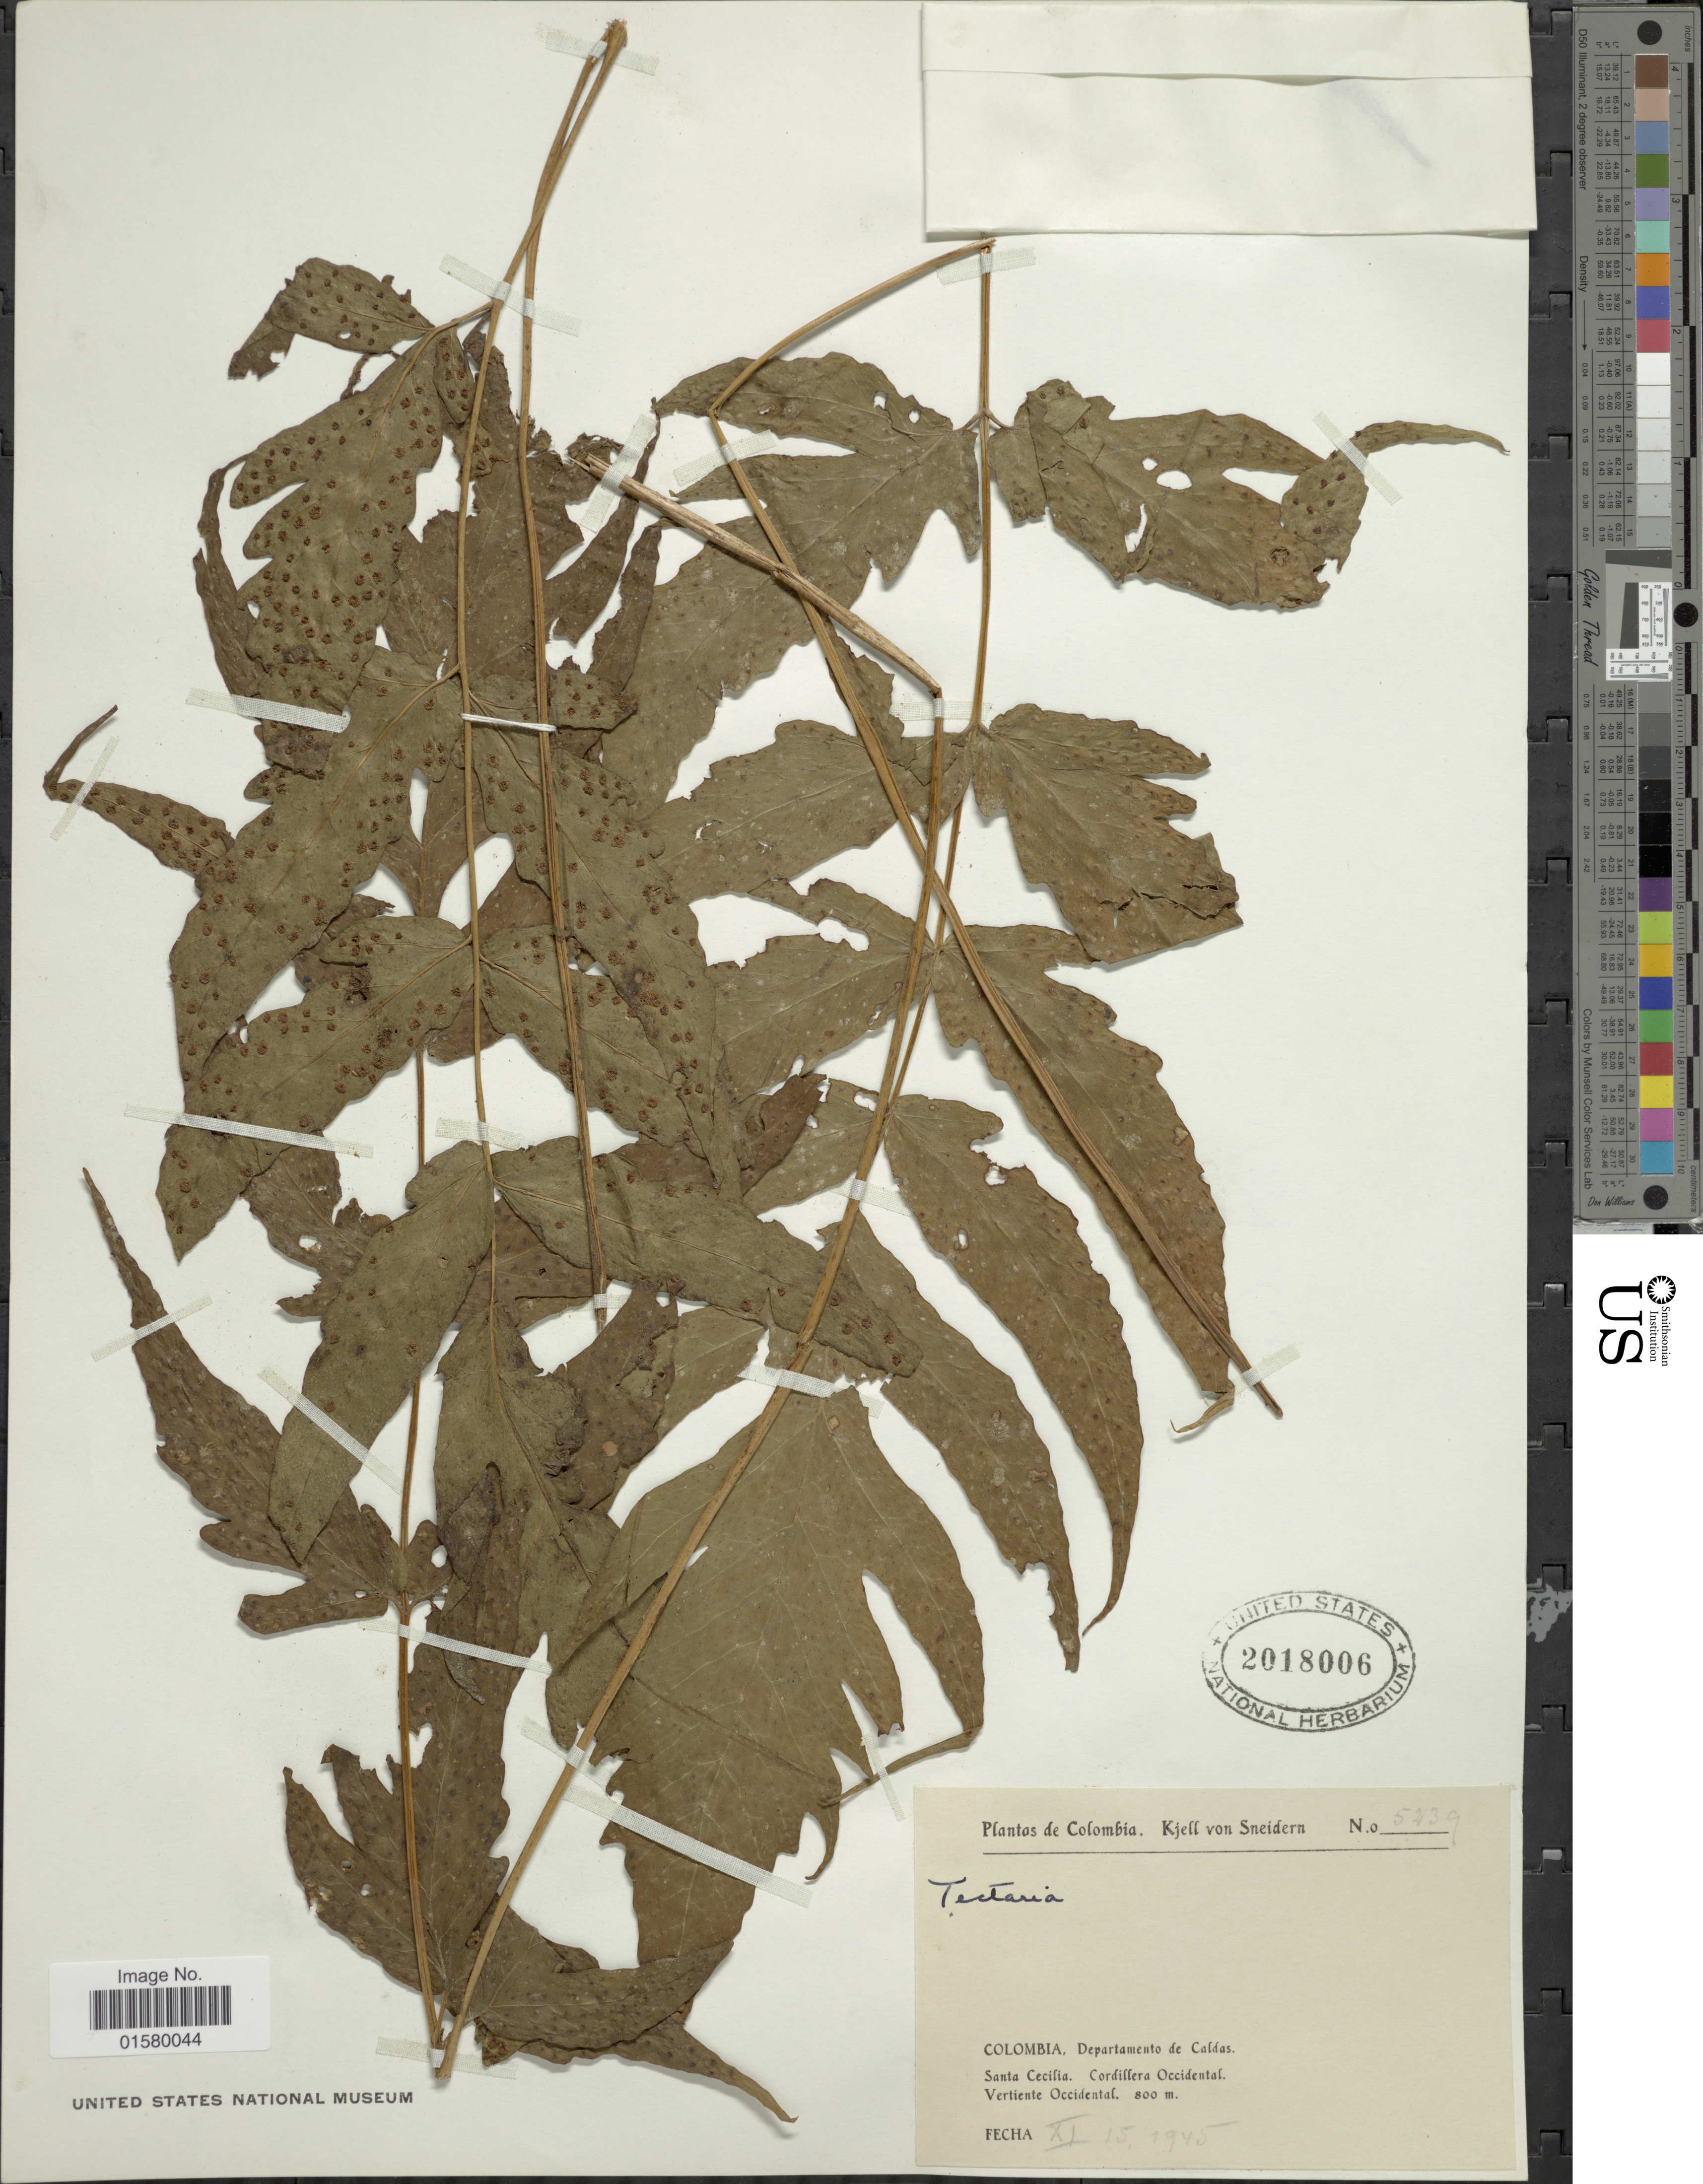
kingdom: Plantae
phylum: Tracheophyta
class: Polypodiopsida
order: Polypodiales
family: Tectariaceae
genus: Tectaria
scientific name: Tectaria sp.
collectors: K. von Sneidern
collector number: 5239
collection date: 1945-11-15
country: Colombia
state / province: Caldas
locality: Departamento de Caldas, Santa Cecilia, Cordillera Occidental, Vertiente Occidental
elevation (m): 800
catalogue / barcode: US 2018006